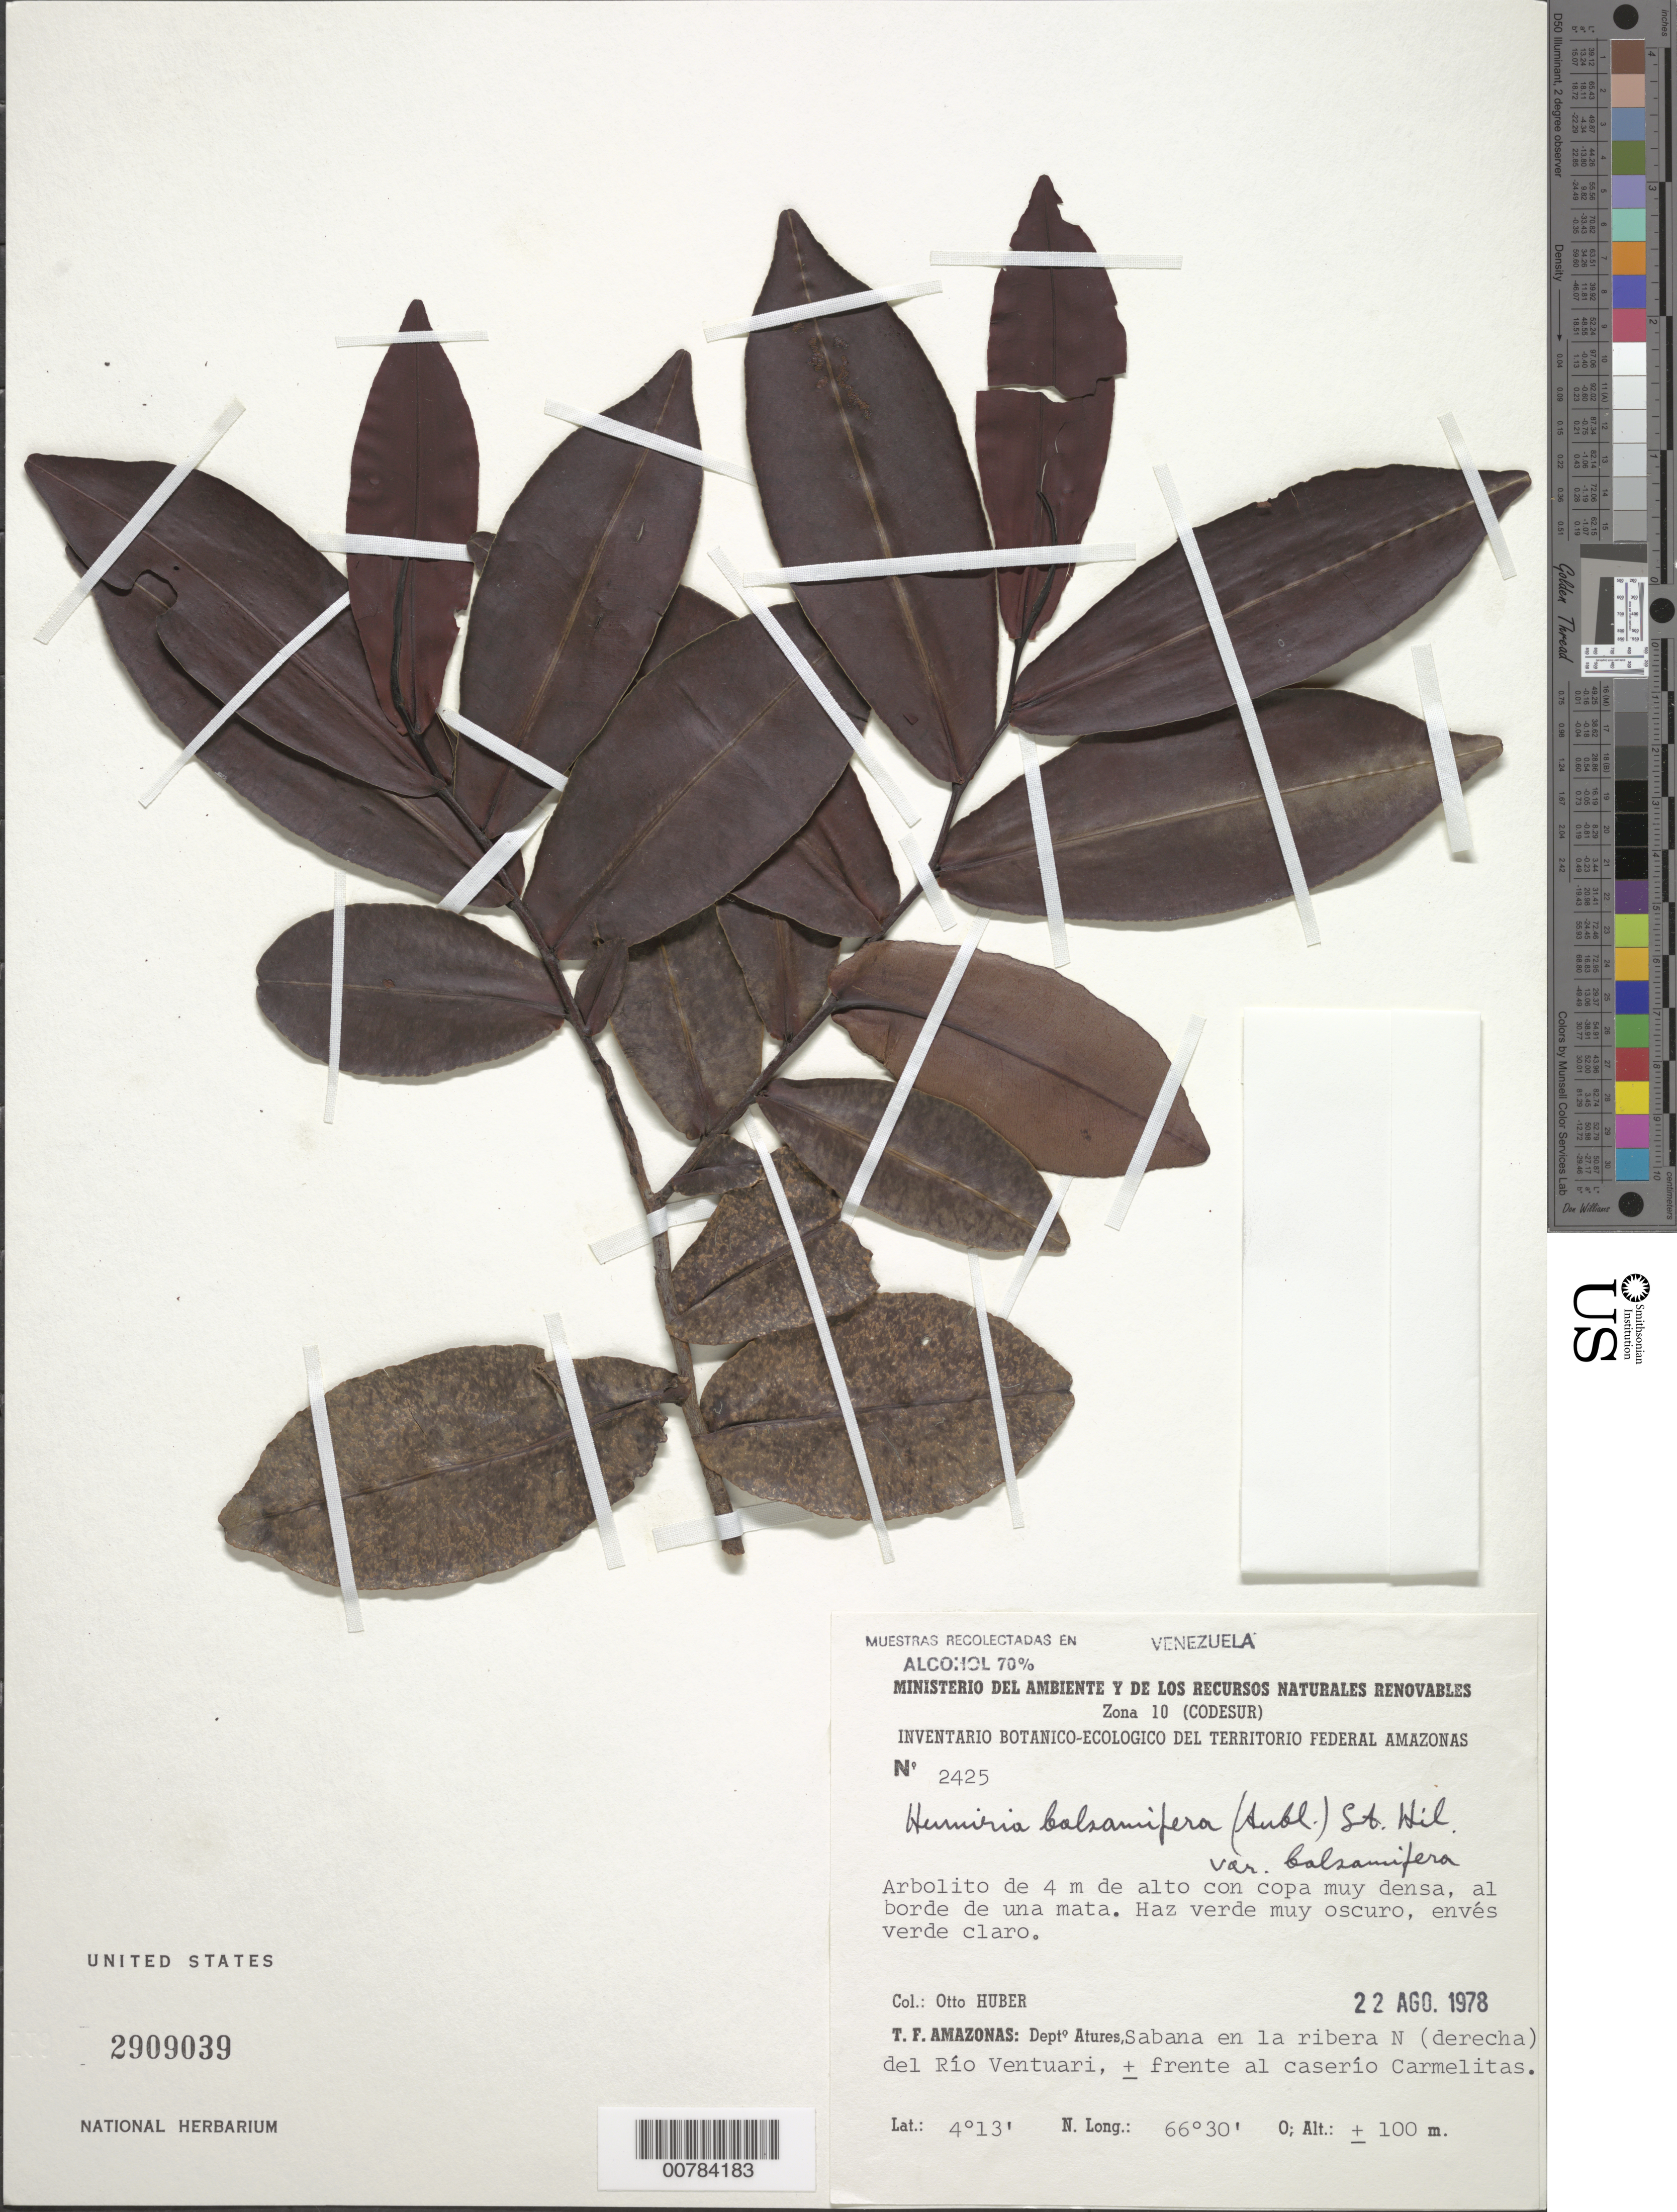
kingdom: Plantae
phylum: Tracheophyta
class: Magnoliopsida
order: Malpighiales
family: Humiriaceae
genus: Humiria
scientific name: Humiria balsamifera var. balsamifera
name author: Aubl.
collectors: O. Huber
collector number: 2425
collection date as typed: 22-Aug-78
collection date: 1978-08-22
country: Venezuela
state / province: Amazonas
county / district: Atures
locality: Río Ventuari, N (derecha), frente al caserío de Canaripó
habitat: Sabana en la ribera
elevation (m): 100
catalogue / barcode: US 2909039